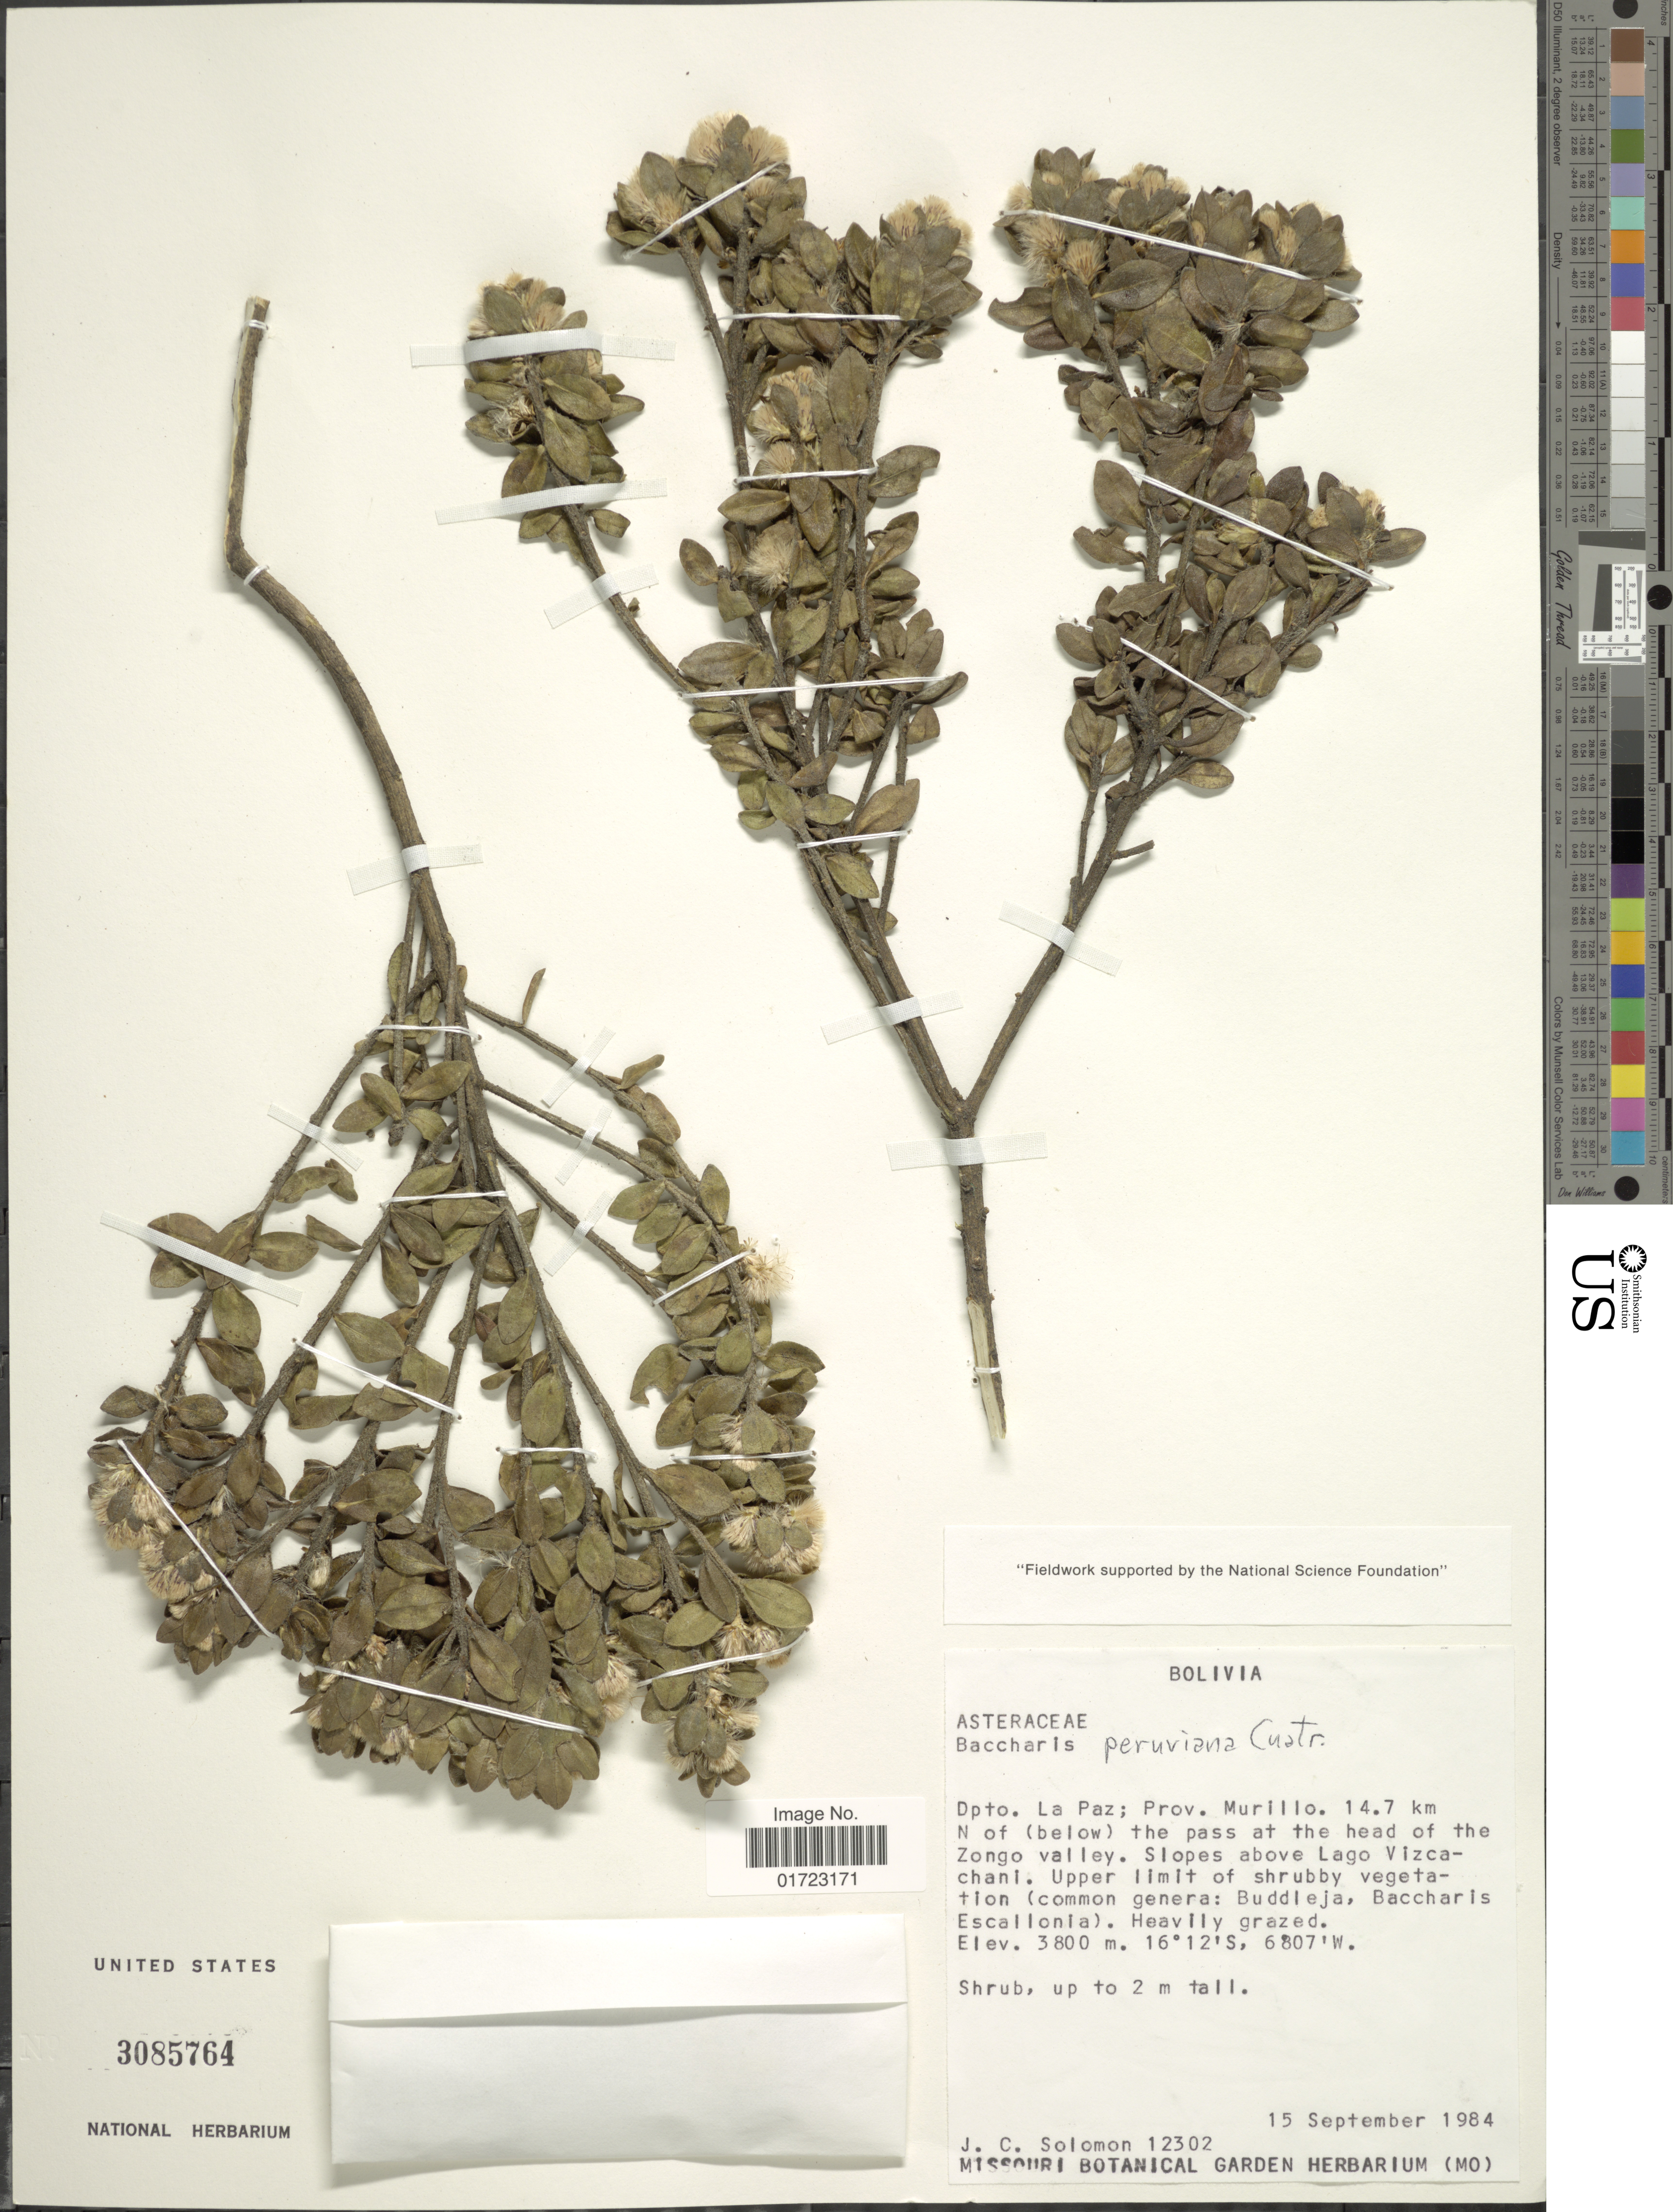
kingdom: Plantae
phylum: Tracheophyta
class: Magnoliopsida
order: Asterales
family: Asteraceae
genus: Baccharis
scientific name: Baccharis peruviana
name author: Cuatrec.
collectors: J. C. Solomon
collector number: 12302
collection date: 1984-09-15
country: Bolivia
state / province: La Paz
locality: Prov. Murillo. 14.7 km N of 9below) the pass at the head of the Zongo valley. Slopes above lago Vizca-Chani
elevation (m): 3800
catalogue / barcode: US 3085764